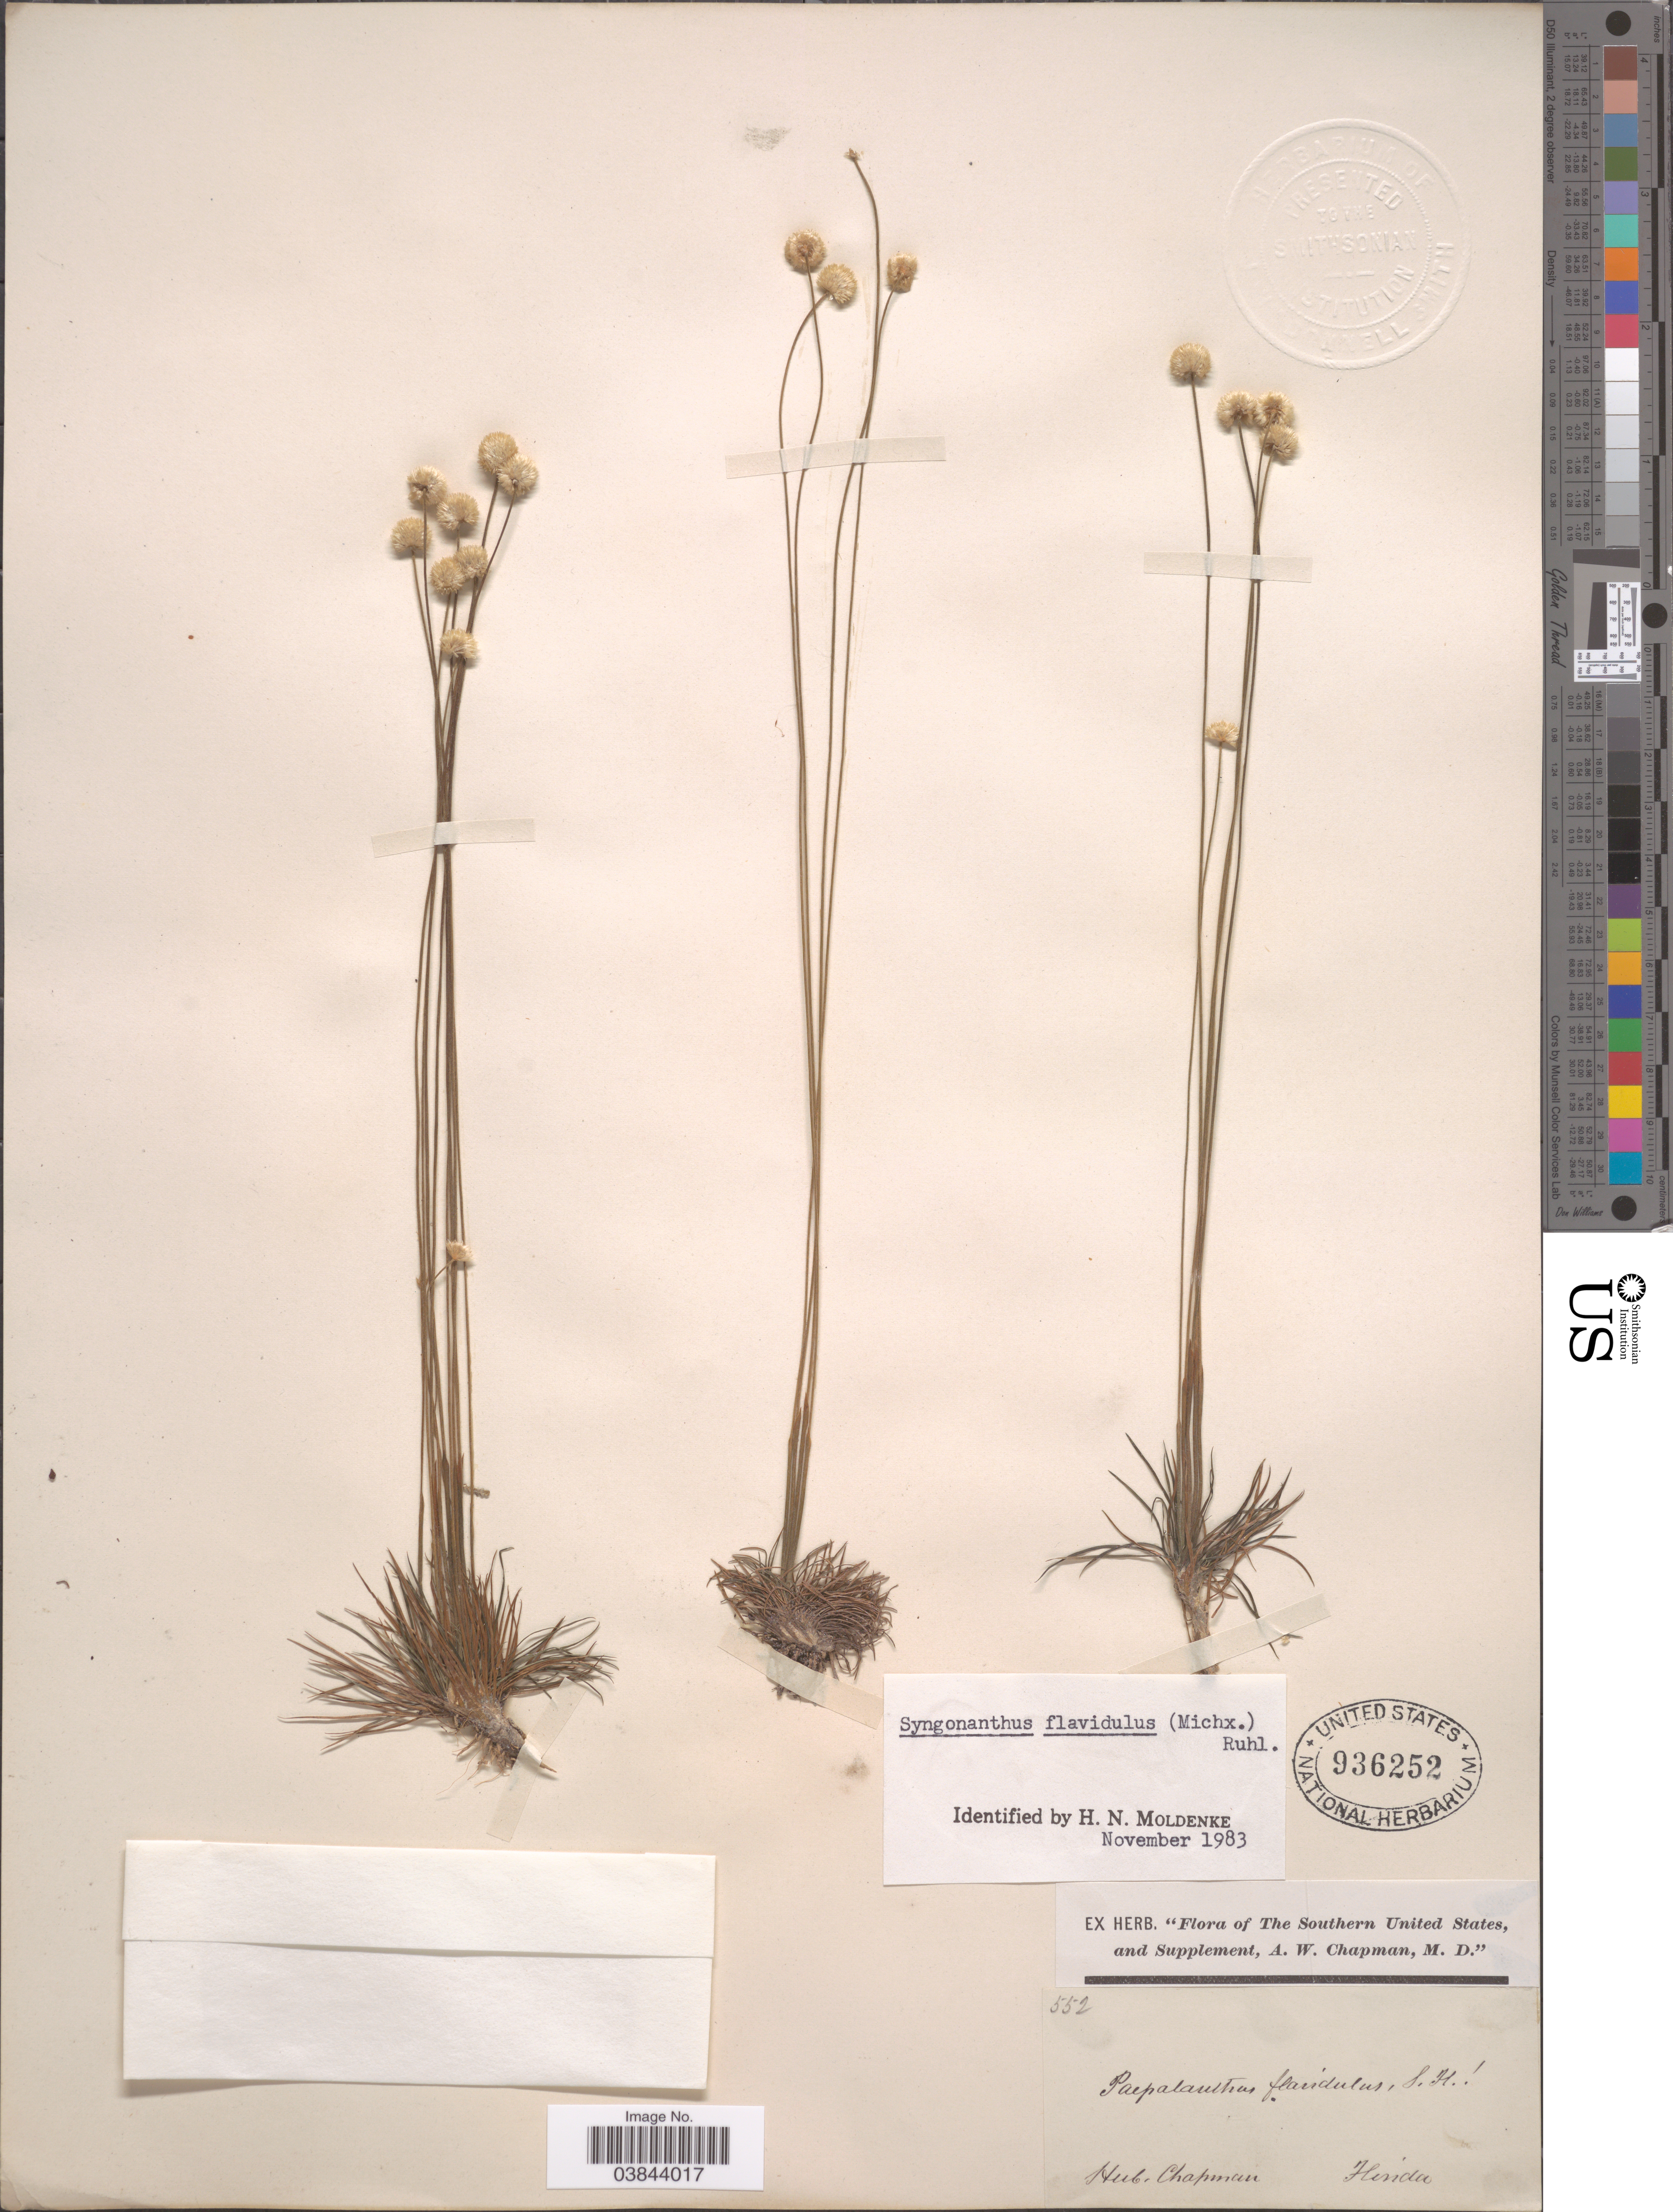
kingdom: Plantae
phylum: Tracheophyta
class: Liliopsida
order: Poales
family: Eriocaulaceae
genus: Syngonanthus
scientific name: Syngonanthus flavidulus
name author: (Michx.) Ruhland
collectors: ex herb. A.W. Chapman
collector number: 552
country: United States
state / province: Florida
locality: The Southern United States.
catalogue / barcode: US 936252